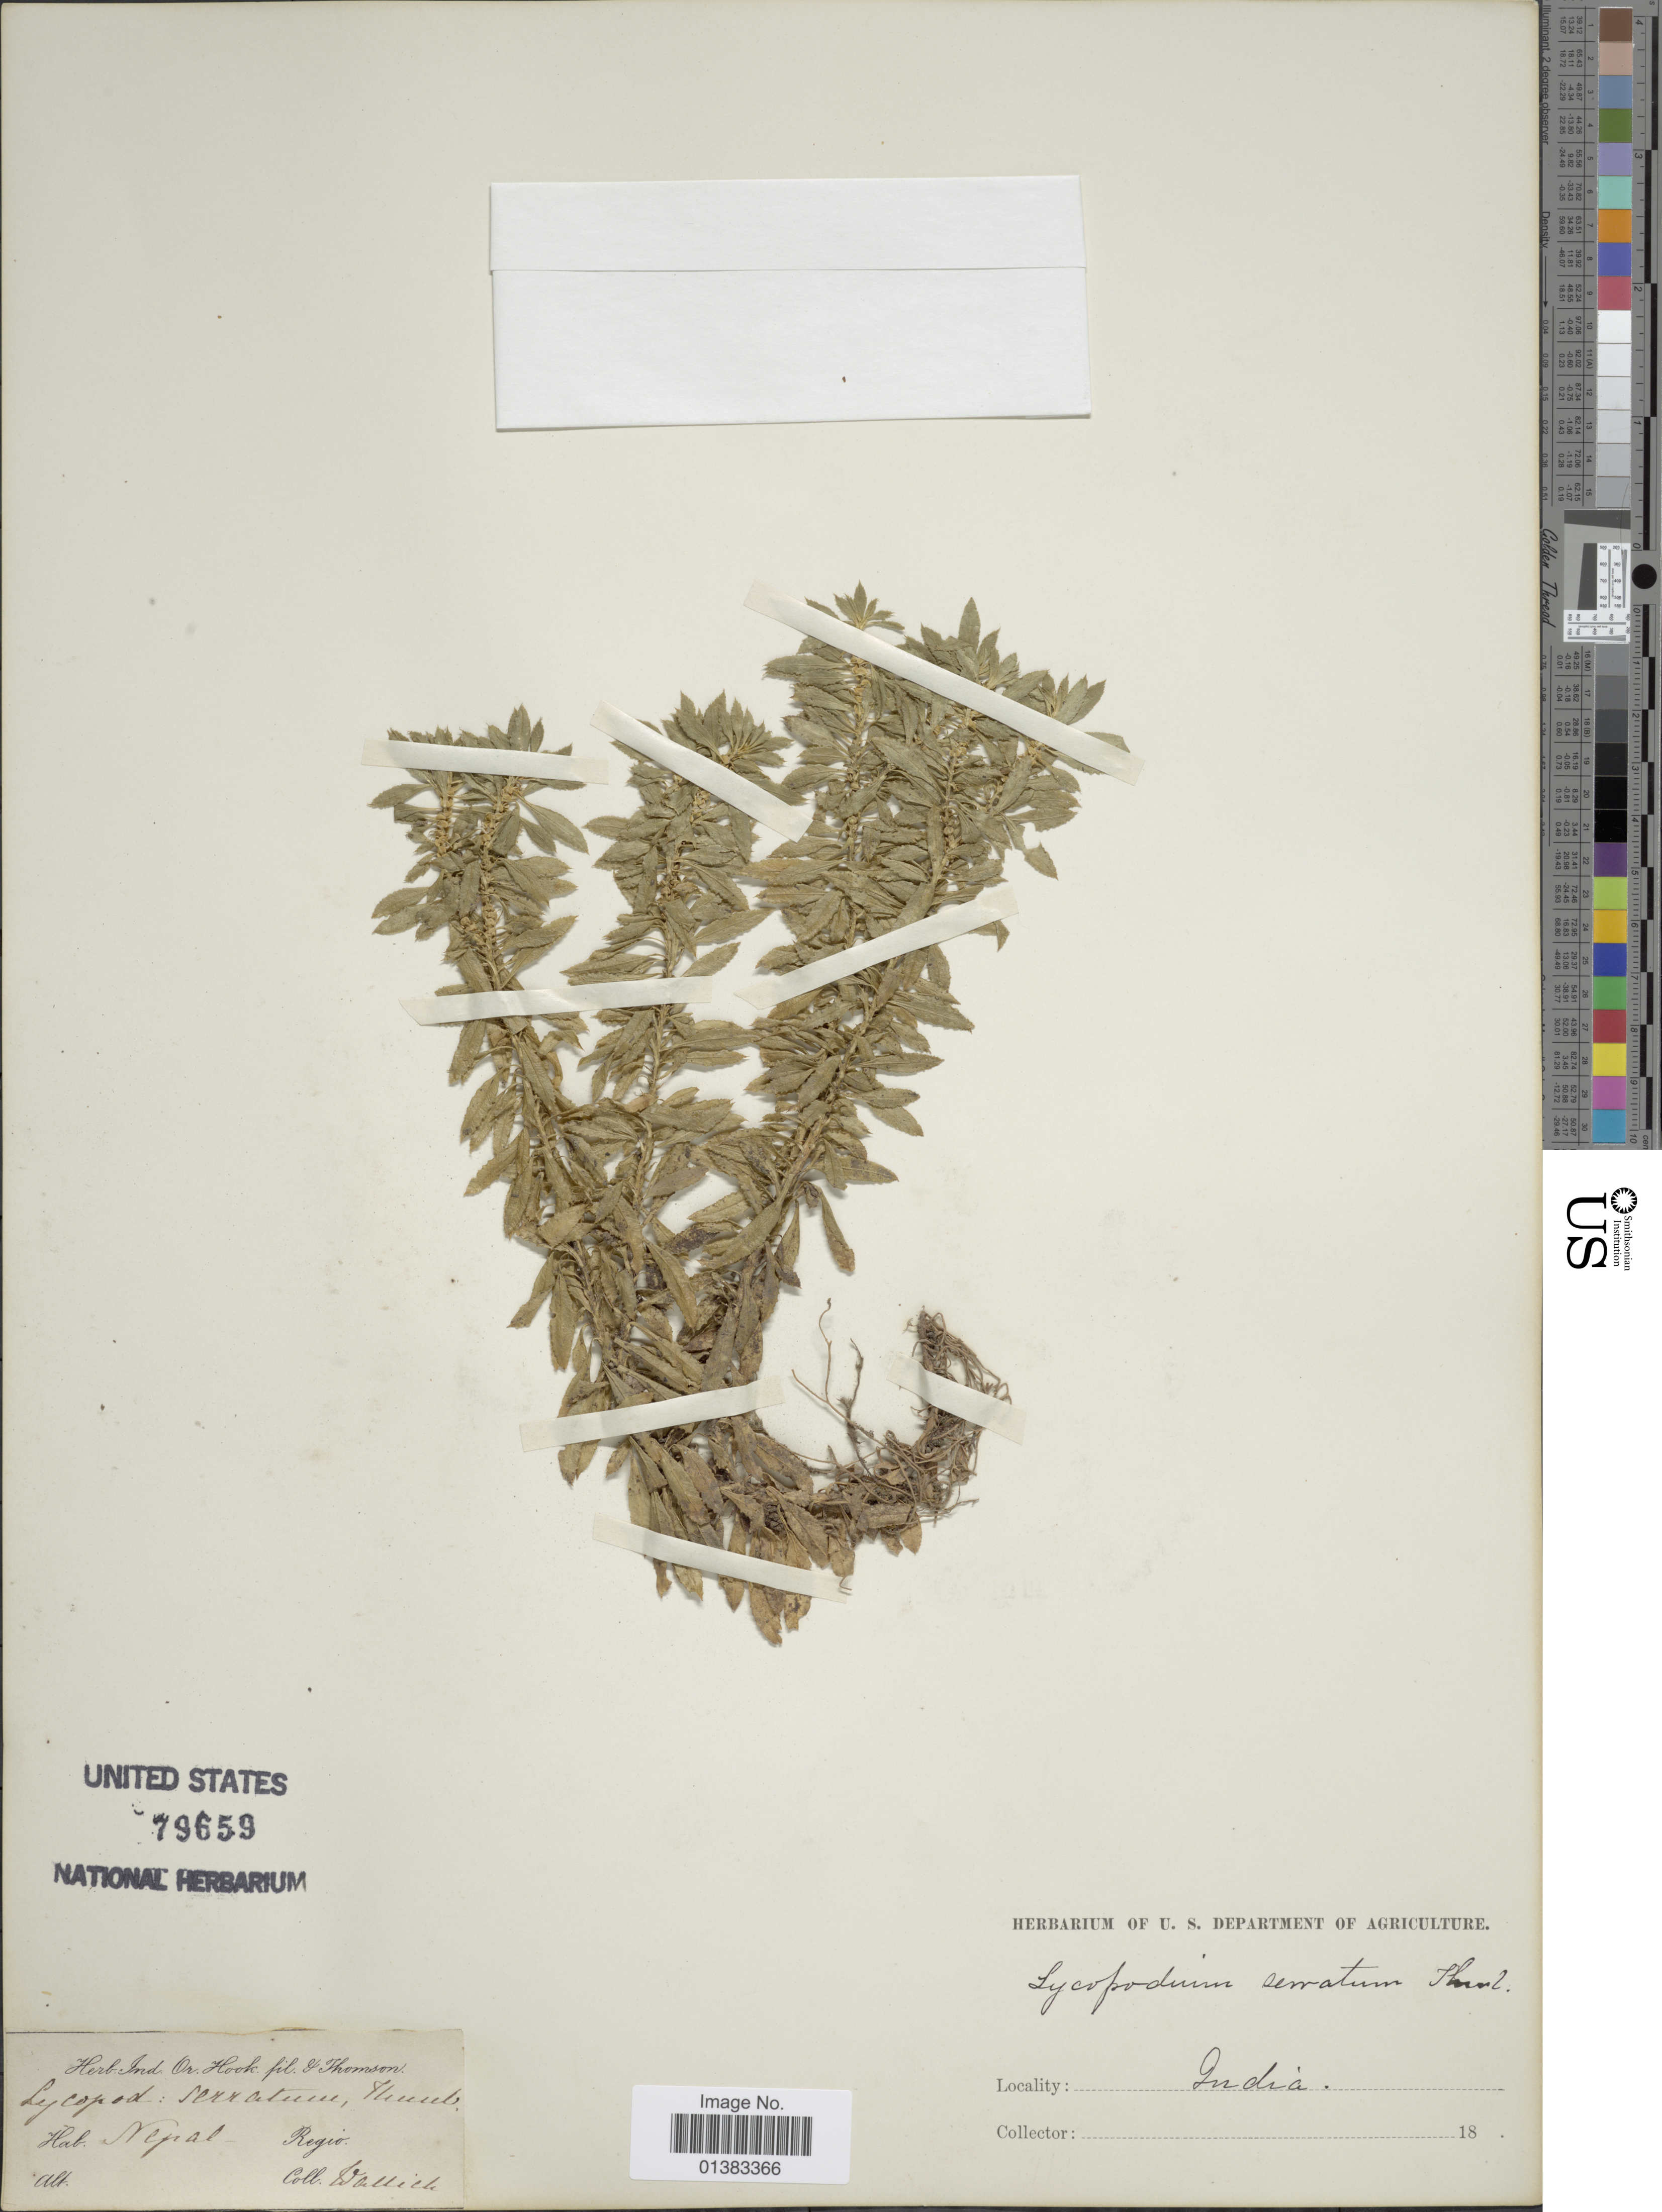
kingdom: Plantae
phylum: Tracheophyta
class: Lycopodiopsida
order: Lycopodiales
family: Lycopodiaceae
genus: Huperzia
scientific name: Huperzia serrata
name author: (Thunb.) Trevis.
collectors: -- Wallich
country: Nepal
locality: Regio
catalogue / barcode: US 79659